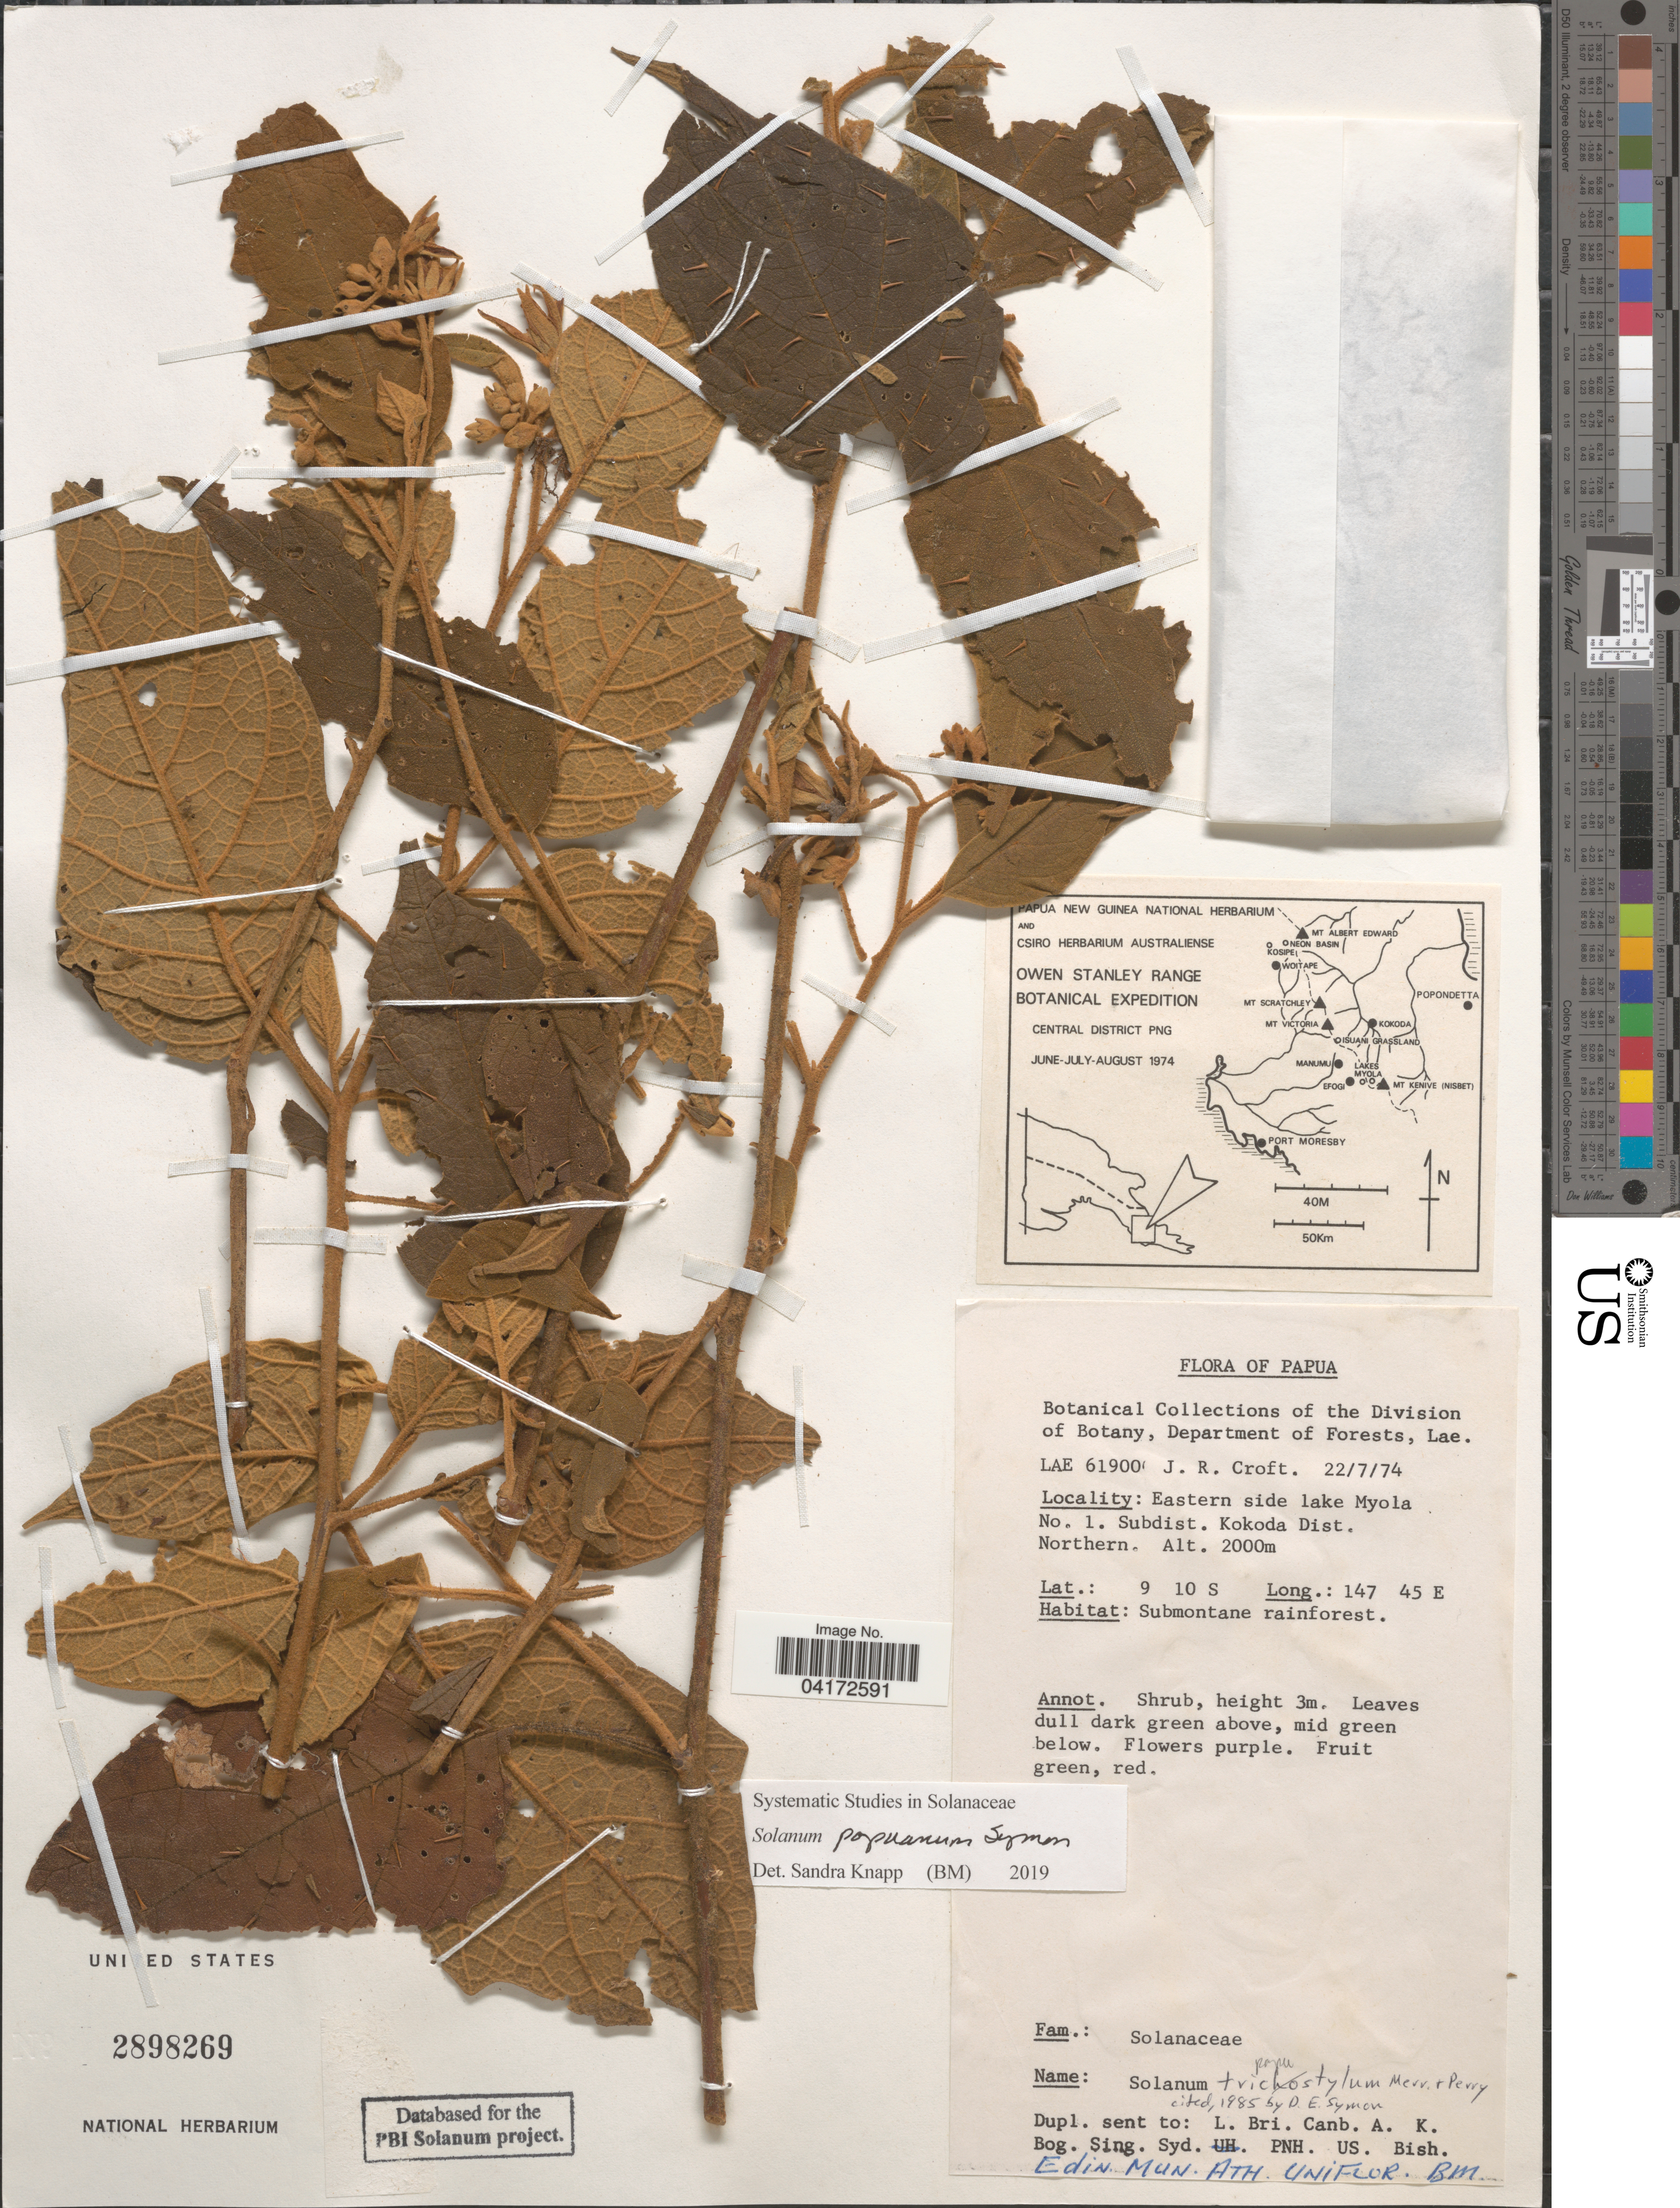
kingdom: Plantae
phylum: Tracheophyta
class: Magnoliopsida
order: Solanales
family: Solanaceae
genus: Solanum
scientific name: Solanum papuanum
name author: Symon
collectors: J. R. Croft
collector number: LAE61900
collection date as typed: Transcribed d/m/y: 22/7/74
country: Papua New Guinea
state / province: Northern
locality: Papua. Eastern side lake Myola No. 1. Subdist. Kokoda Dist. Northern.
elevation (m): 2000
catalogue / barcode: US 2898269